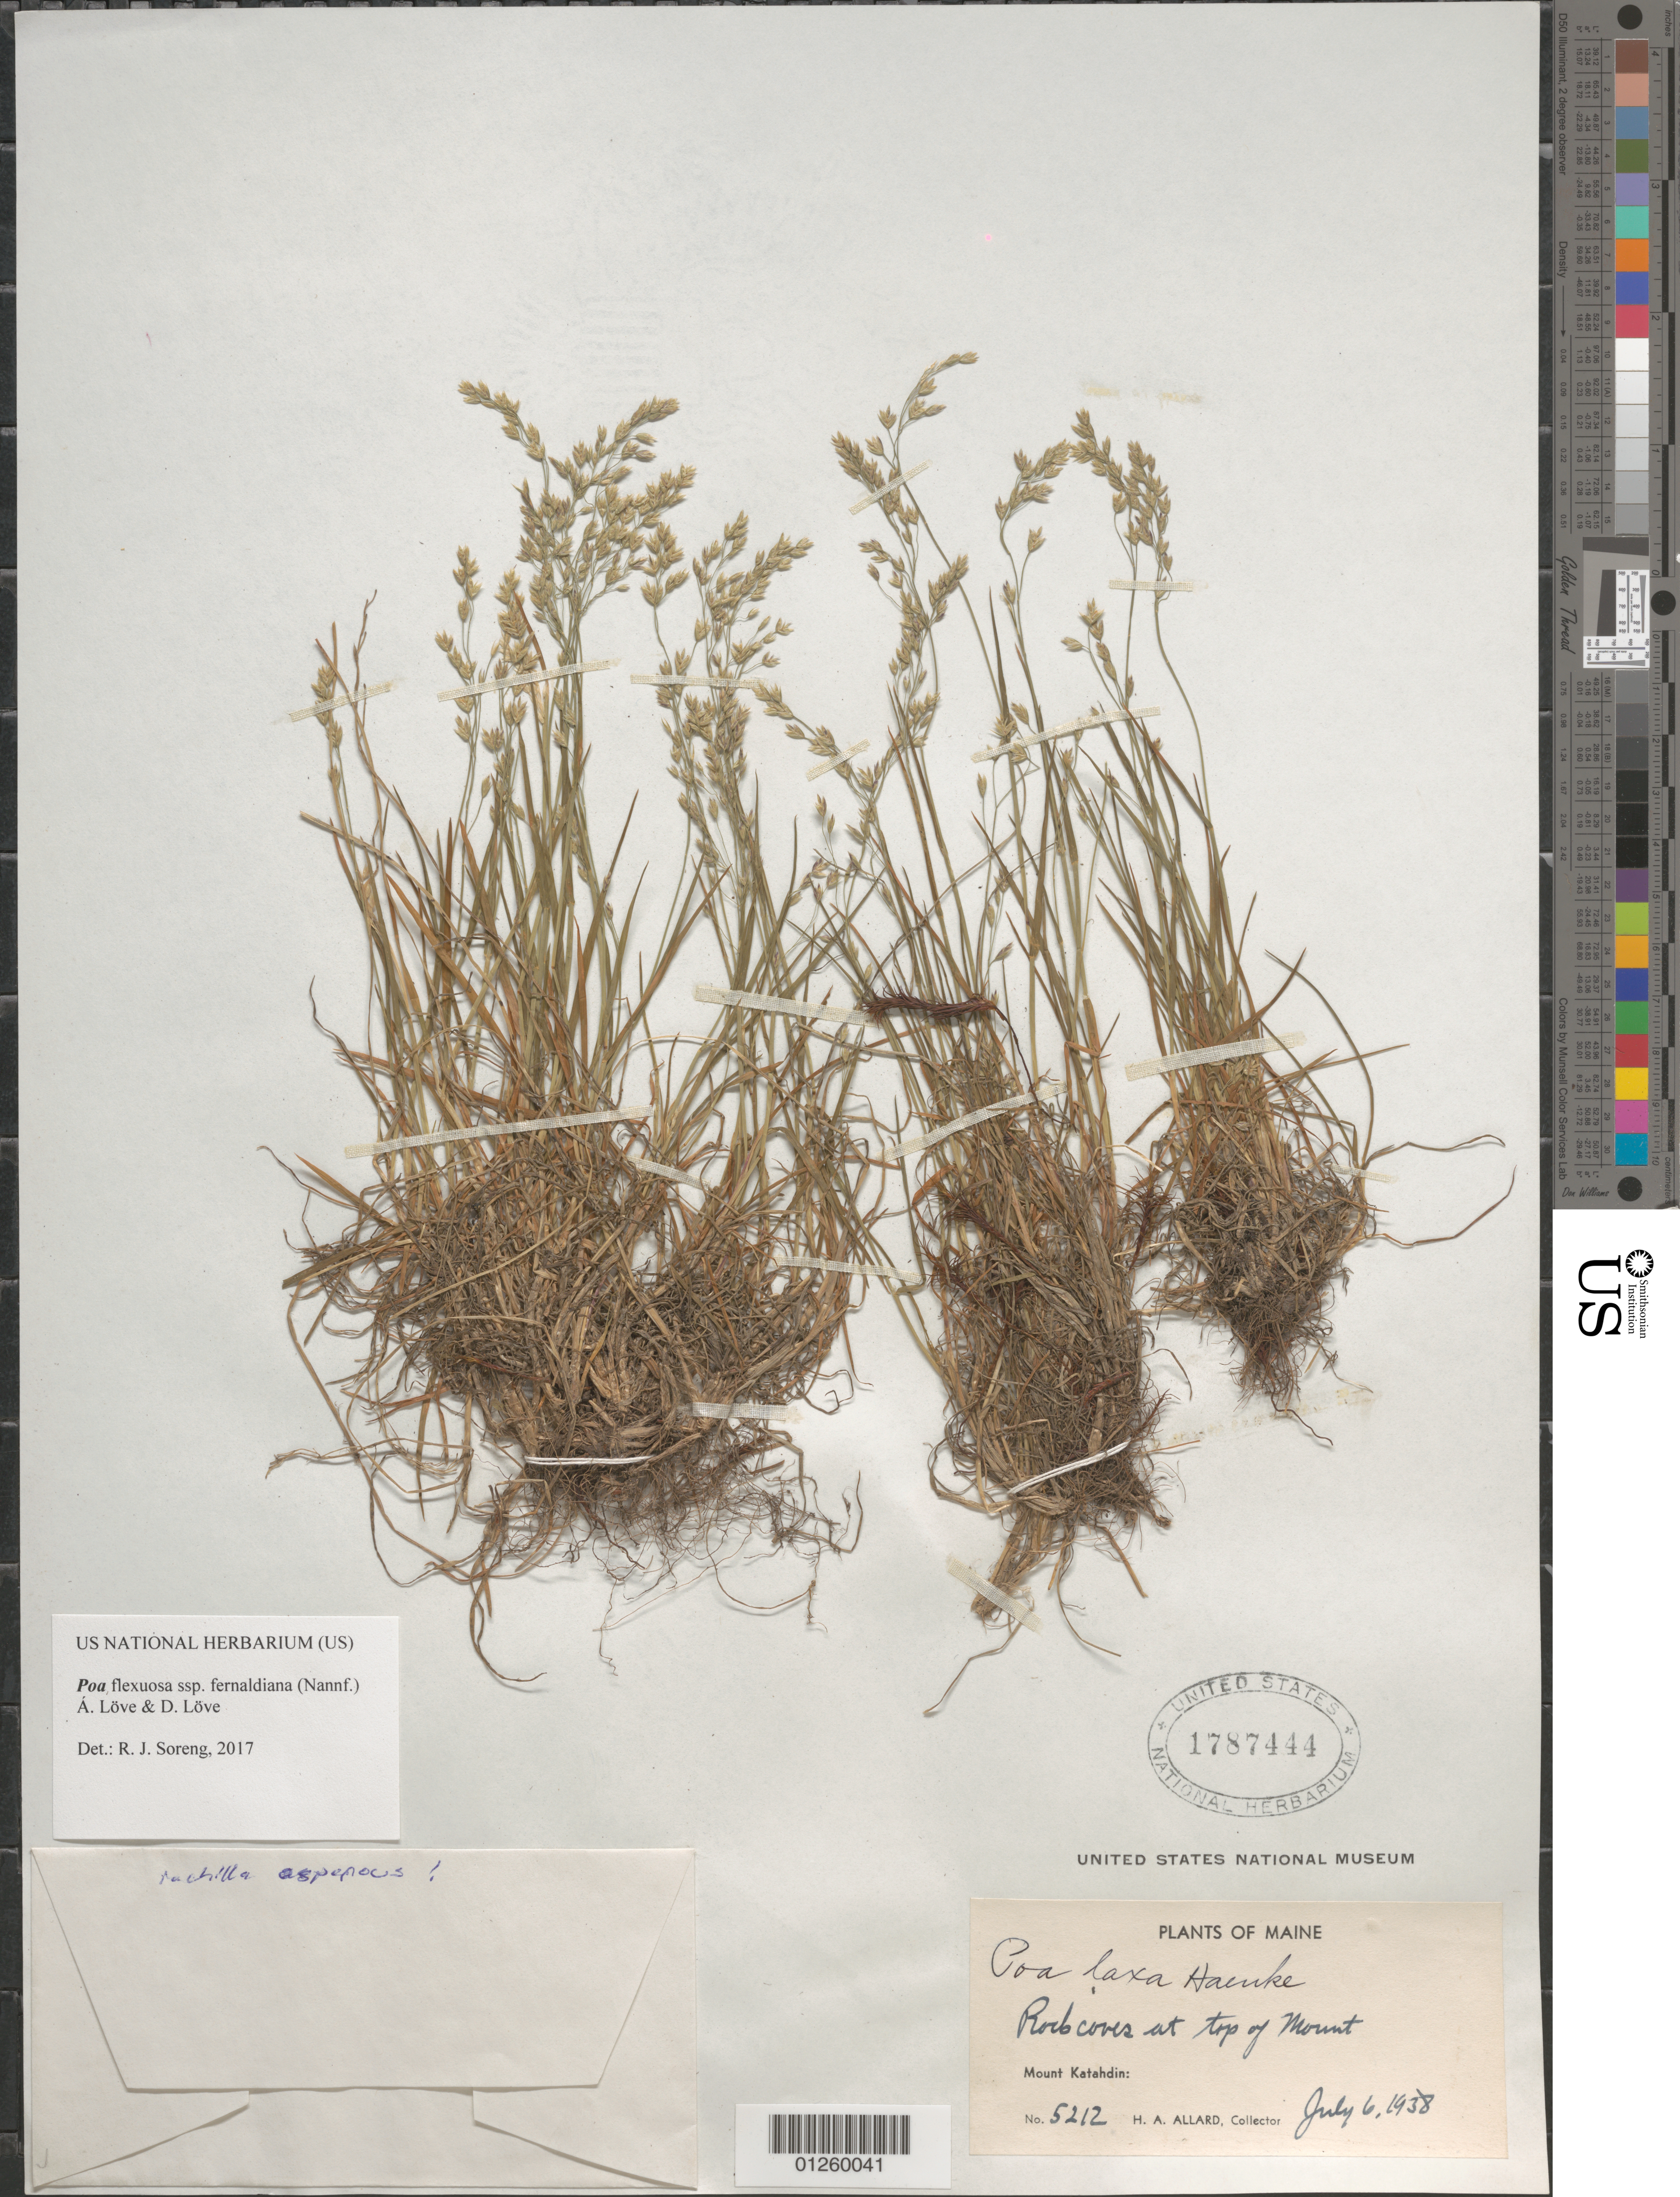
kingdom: Plantae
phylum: Tracheophyta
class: Liliopsida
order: Poales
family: Poaceae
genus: Poa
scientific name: Poa flexuosa Sm. subsp. fernaldiana (Nannf.) Á. Löve & D. Löve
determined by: Soreng, Robert J., Research Associate (BOT), Smithsonian Institution - National Museum of Natural History (UNITED STATES)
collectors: A. H. Allard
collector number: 5212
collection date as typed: July 6, 1938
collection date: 1938-07-06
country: United States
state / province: Maine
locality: Mt. Mt Katahdin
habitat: Rock caves at top of mount.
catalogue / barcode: US 1787444